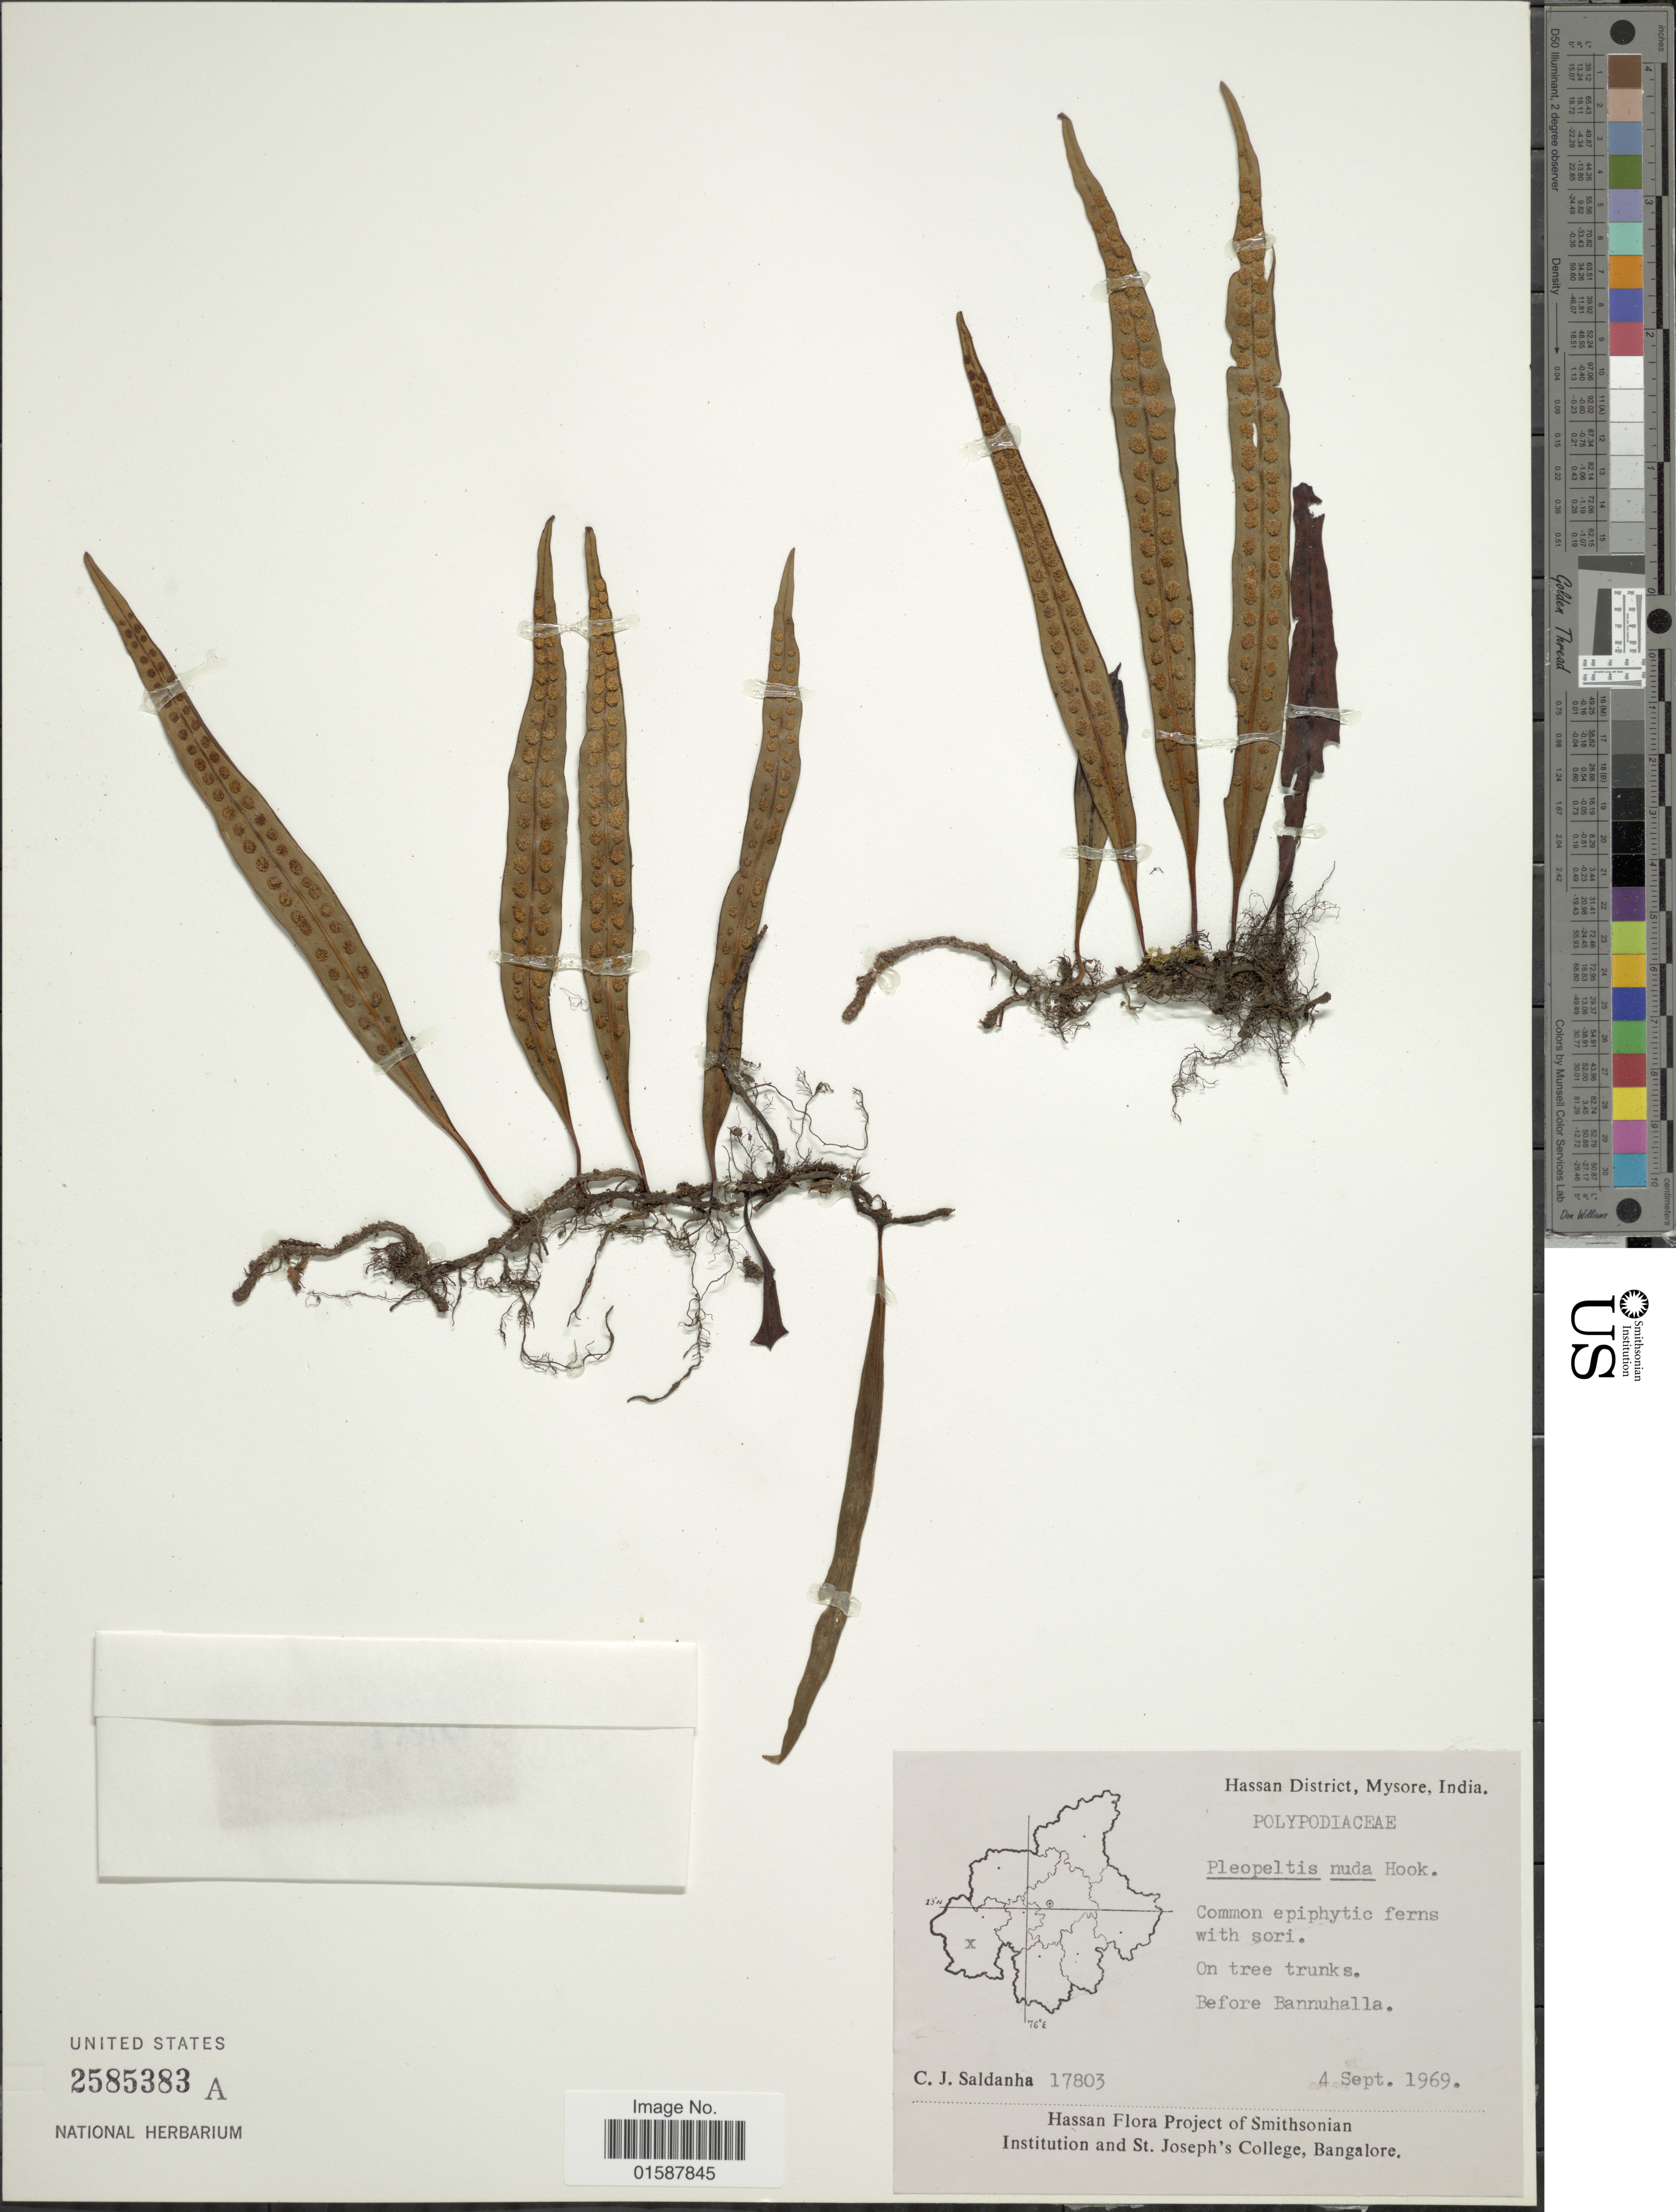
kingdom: Plantae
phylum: Tracheophyta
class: Polypodiopsida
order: Polypodiales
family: Polypodiaceae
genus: Lepisorus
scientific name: Lepisorus nuduisculum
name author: (Kunze)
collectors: C. Saldanha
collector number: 17803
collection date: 1969-09-04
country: India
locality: Hassan District, Mysore. Before Bannuhalla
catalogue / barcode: US 2585383A